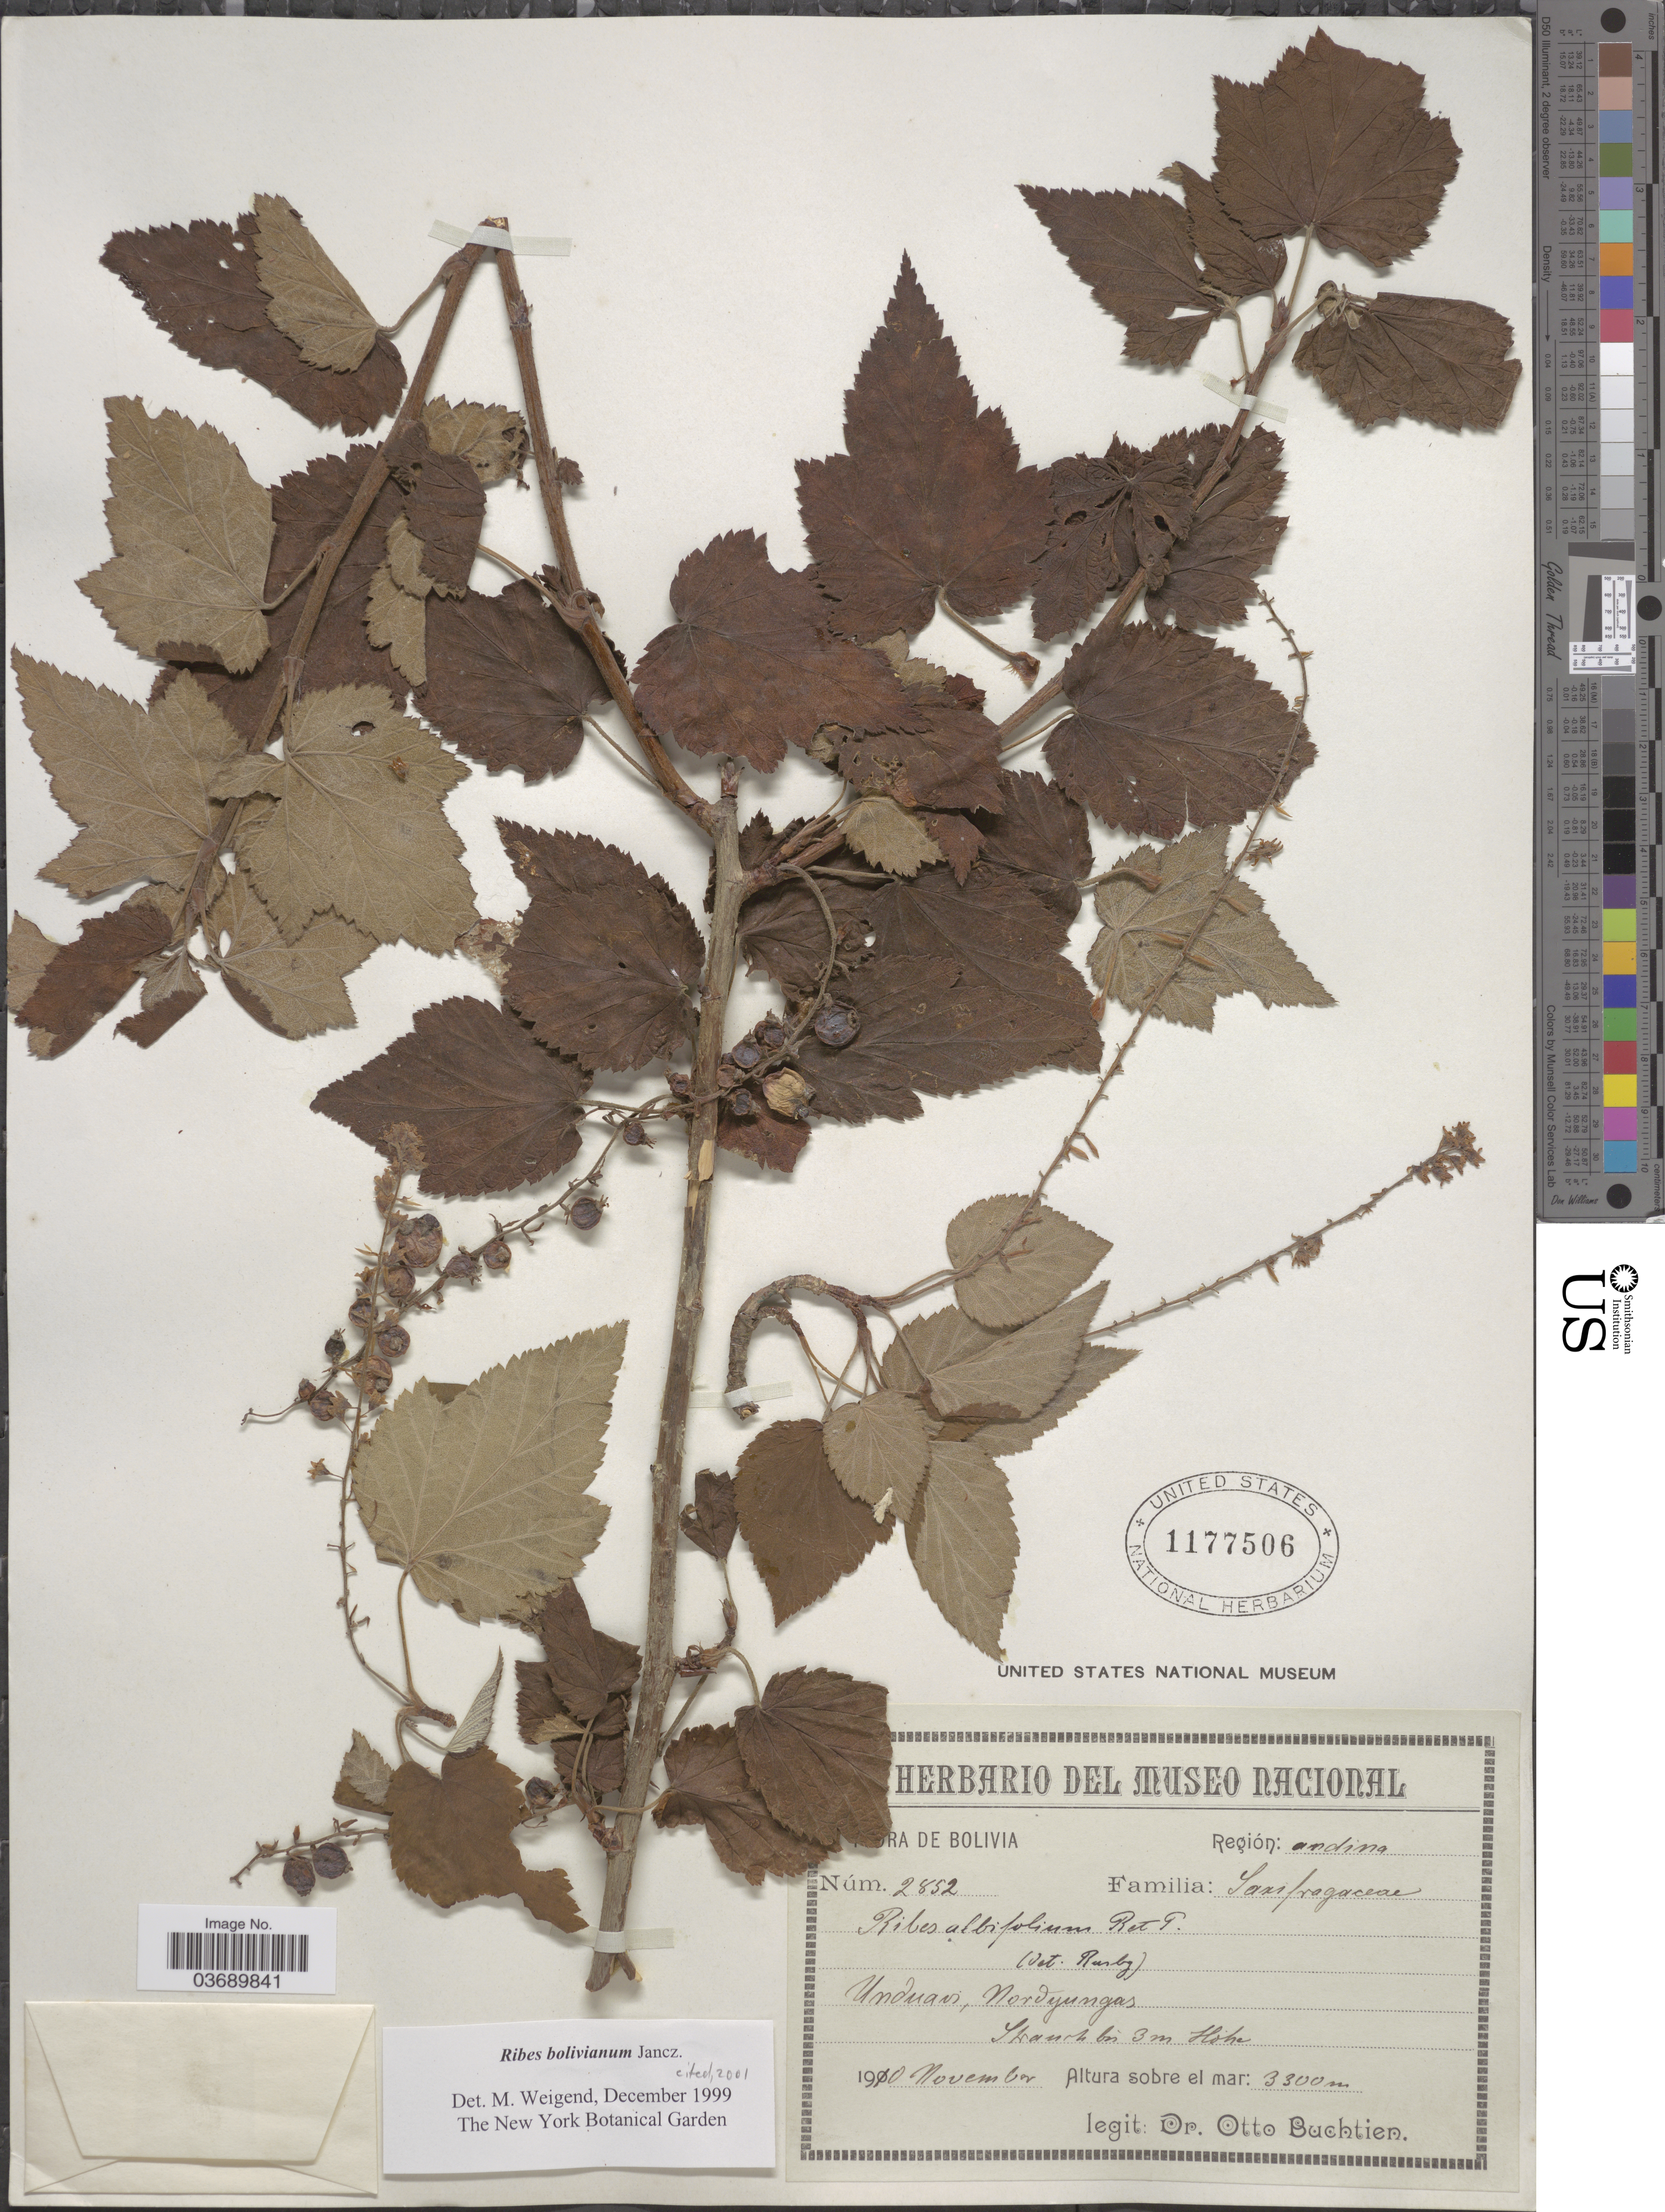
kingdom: Plantae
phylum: Tracheophyta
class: Magnoliopsida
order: Saxifragales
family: Grossulariaceae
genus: Ribes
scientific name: Ribes bolivianum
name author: Jancz.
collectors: O. Buchtien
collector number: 2852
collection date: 1910-11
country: Bolivia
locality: Región: andina. Unduavi, Nordyungas.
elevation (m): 3300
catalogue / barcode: US 1177506